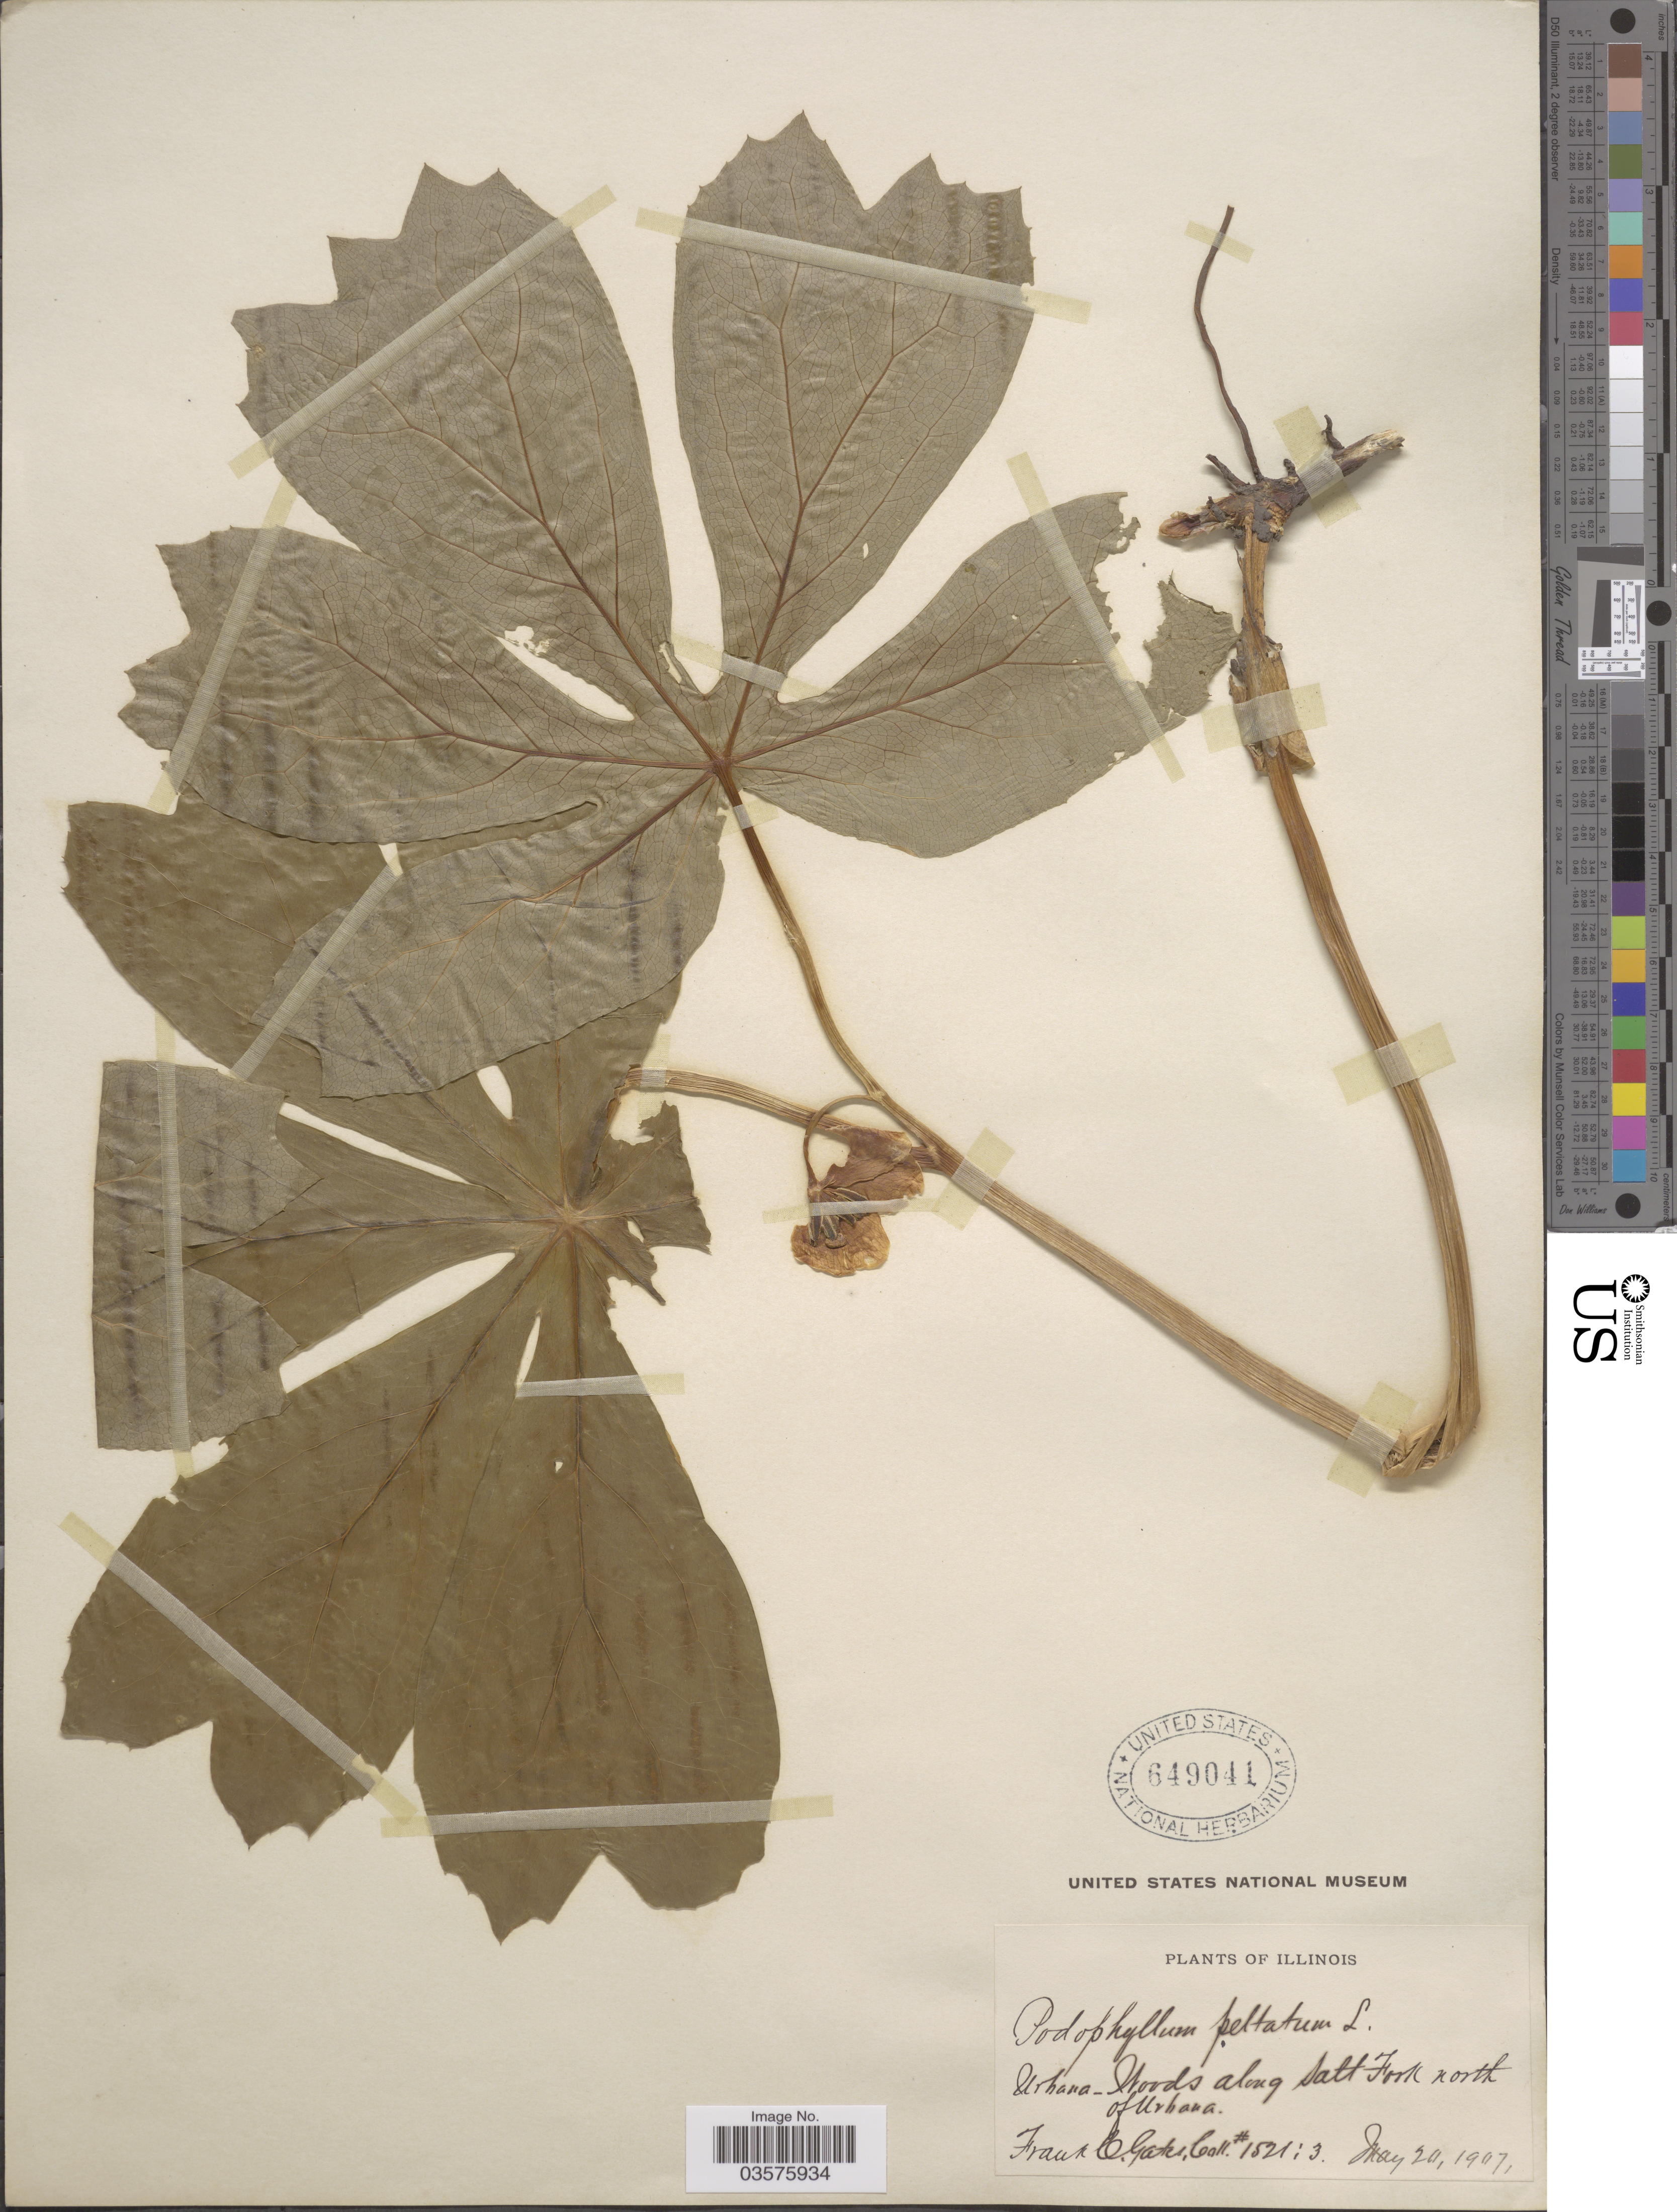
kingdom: Plantae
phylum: Tracheophyta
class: Magnoliopsida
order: Ranunculales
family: Berberidaceae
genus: Podophyllum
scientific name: Podophyllum peltatum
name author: L.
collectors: F. C. Gates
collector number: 1521:3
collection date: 1907-05-20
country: United States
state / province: Illinois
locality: Urbana-Woods along Salt Fork north of Urbana.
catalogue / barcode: US 649041